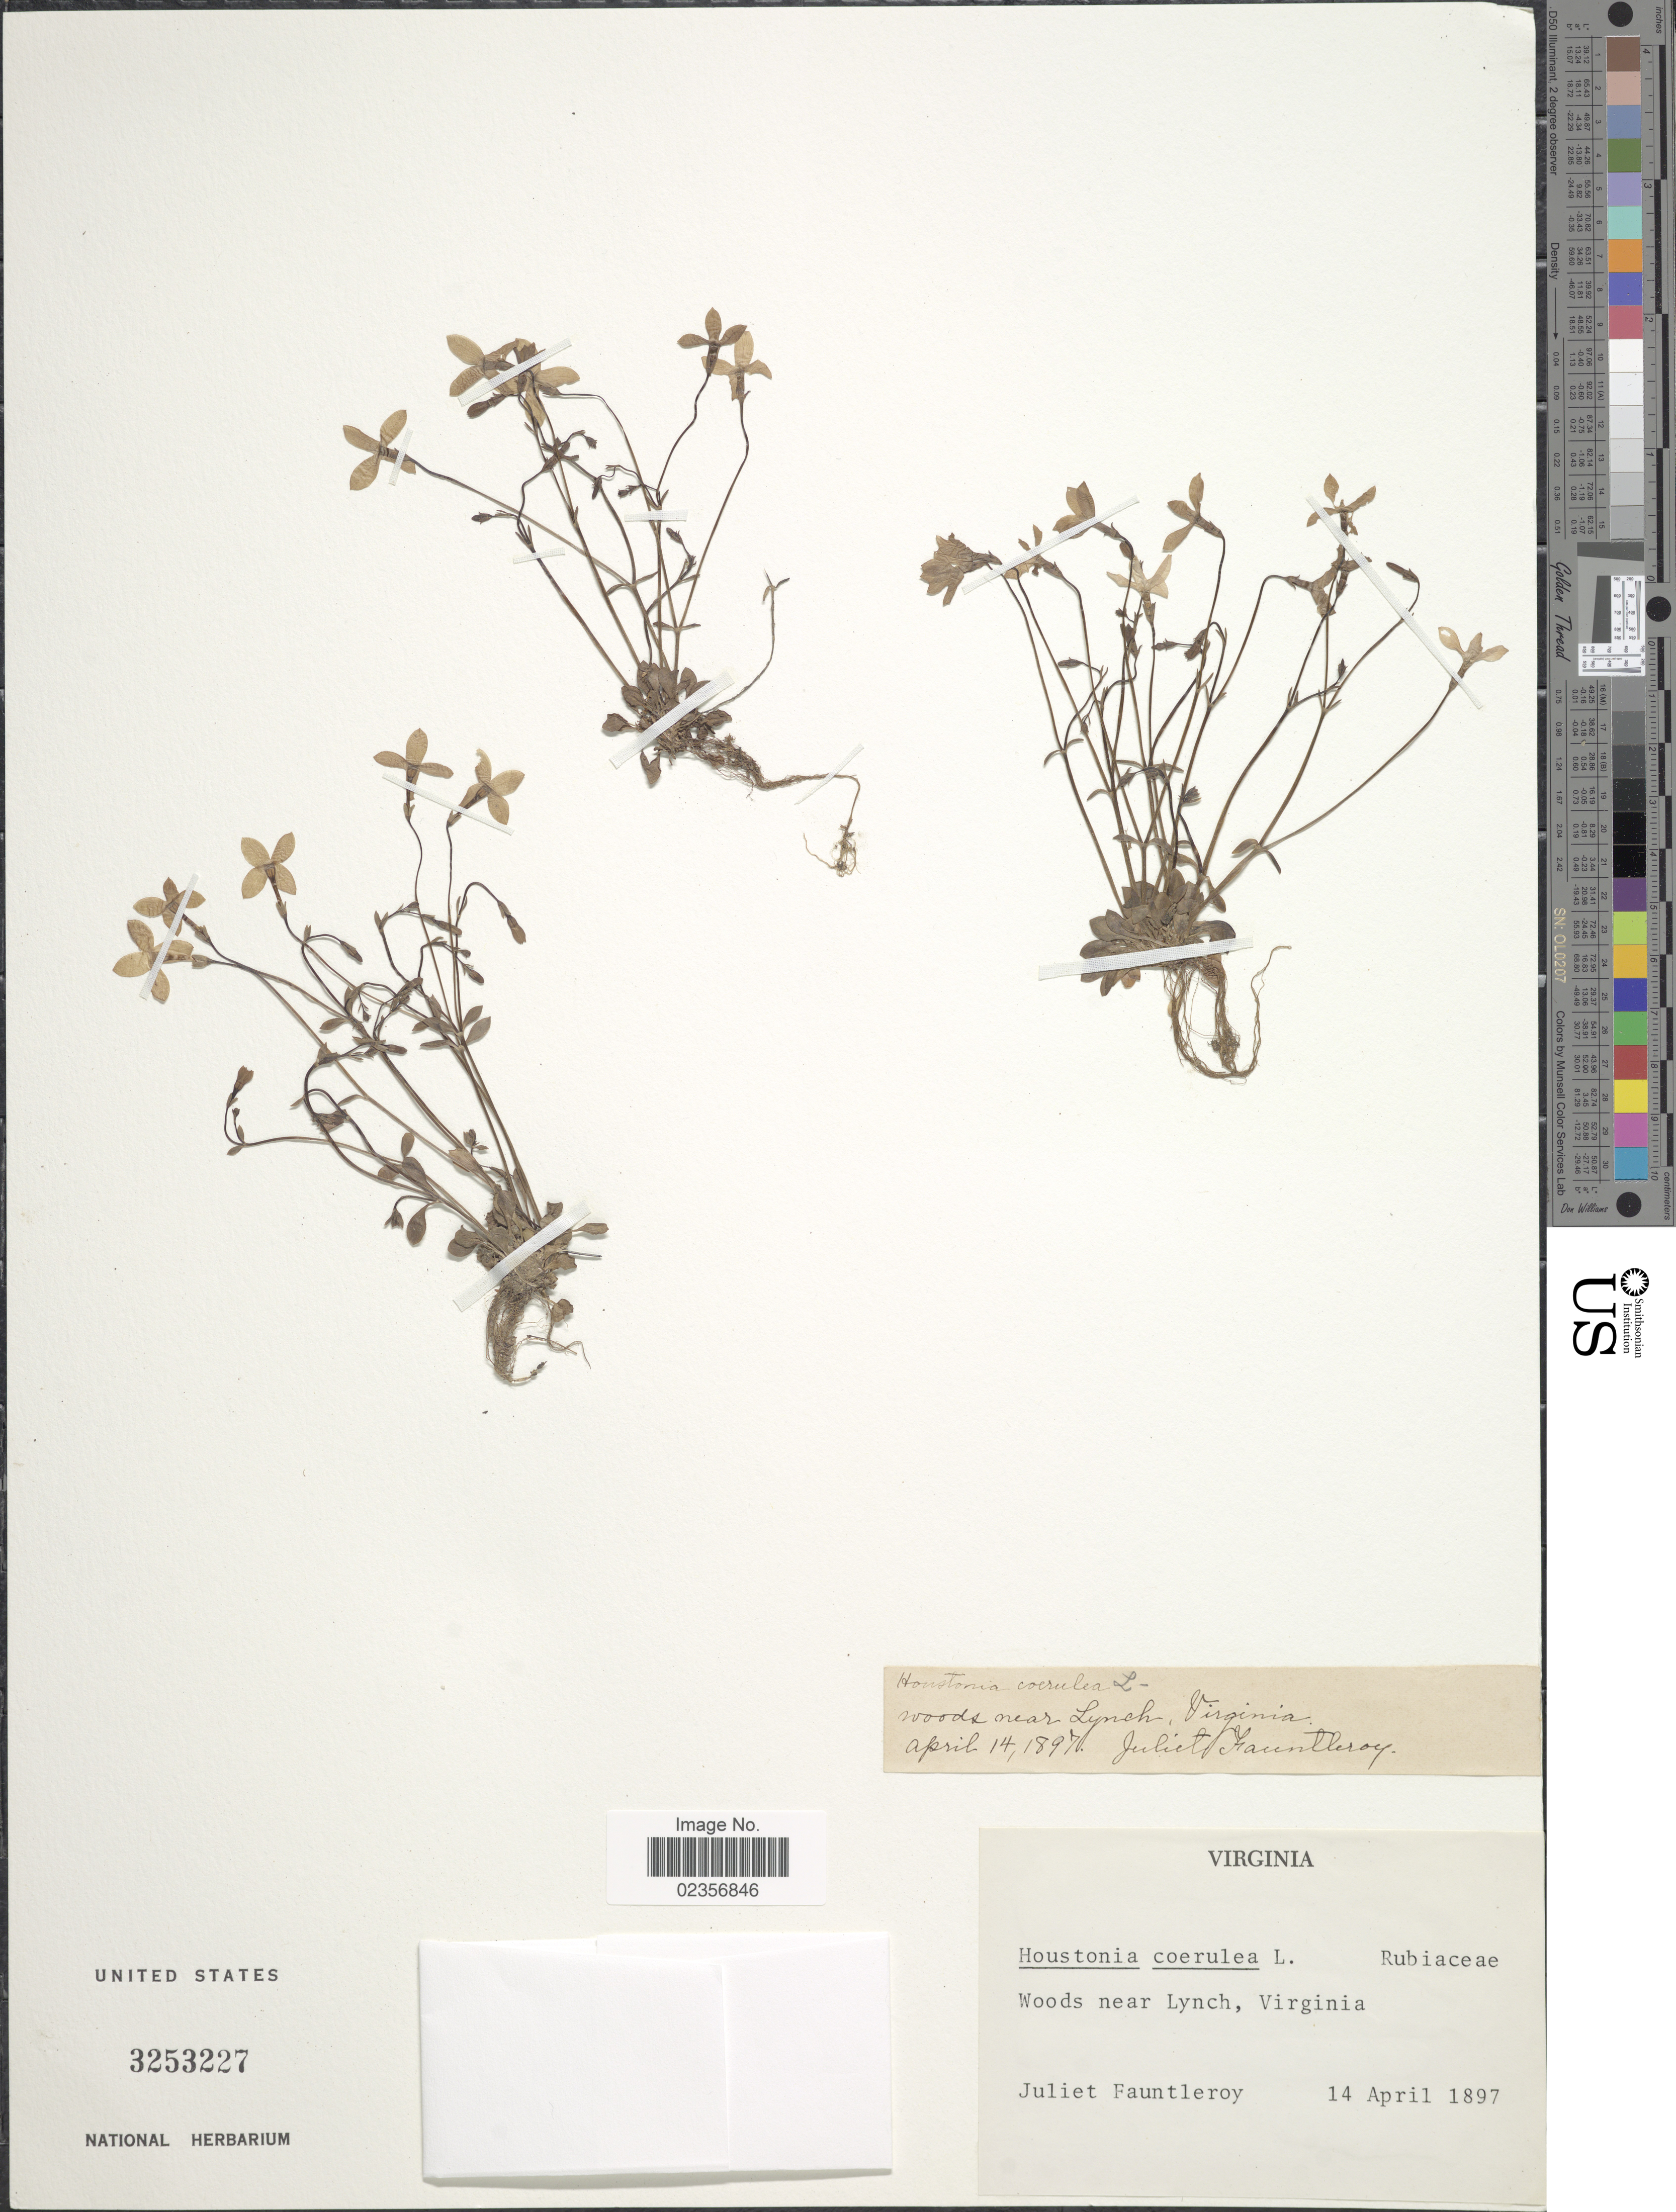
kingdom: Plantae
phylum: Tracheophyta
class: Magnoliopsida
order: Gentianales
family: Rubiaceae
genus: Houstonia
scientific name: Houstonia caerulea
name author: L.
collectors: J. Fauntleroy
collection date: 1897-04-14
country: United States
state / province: Virginia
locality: Woods near Lynch.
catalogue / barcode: US 3253227